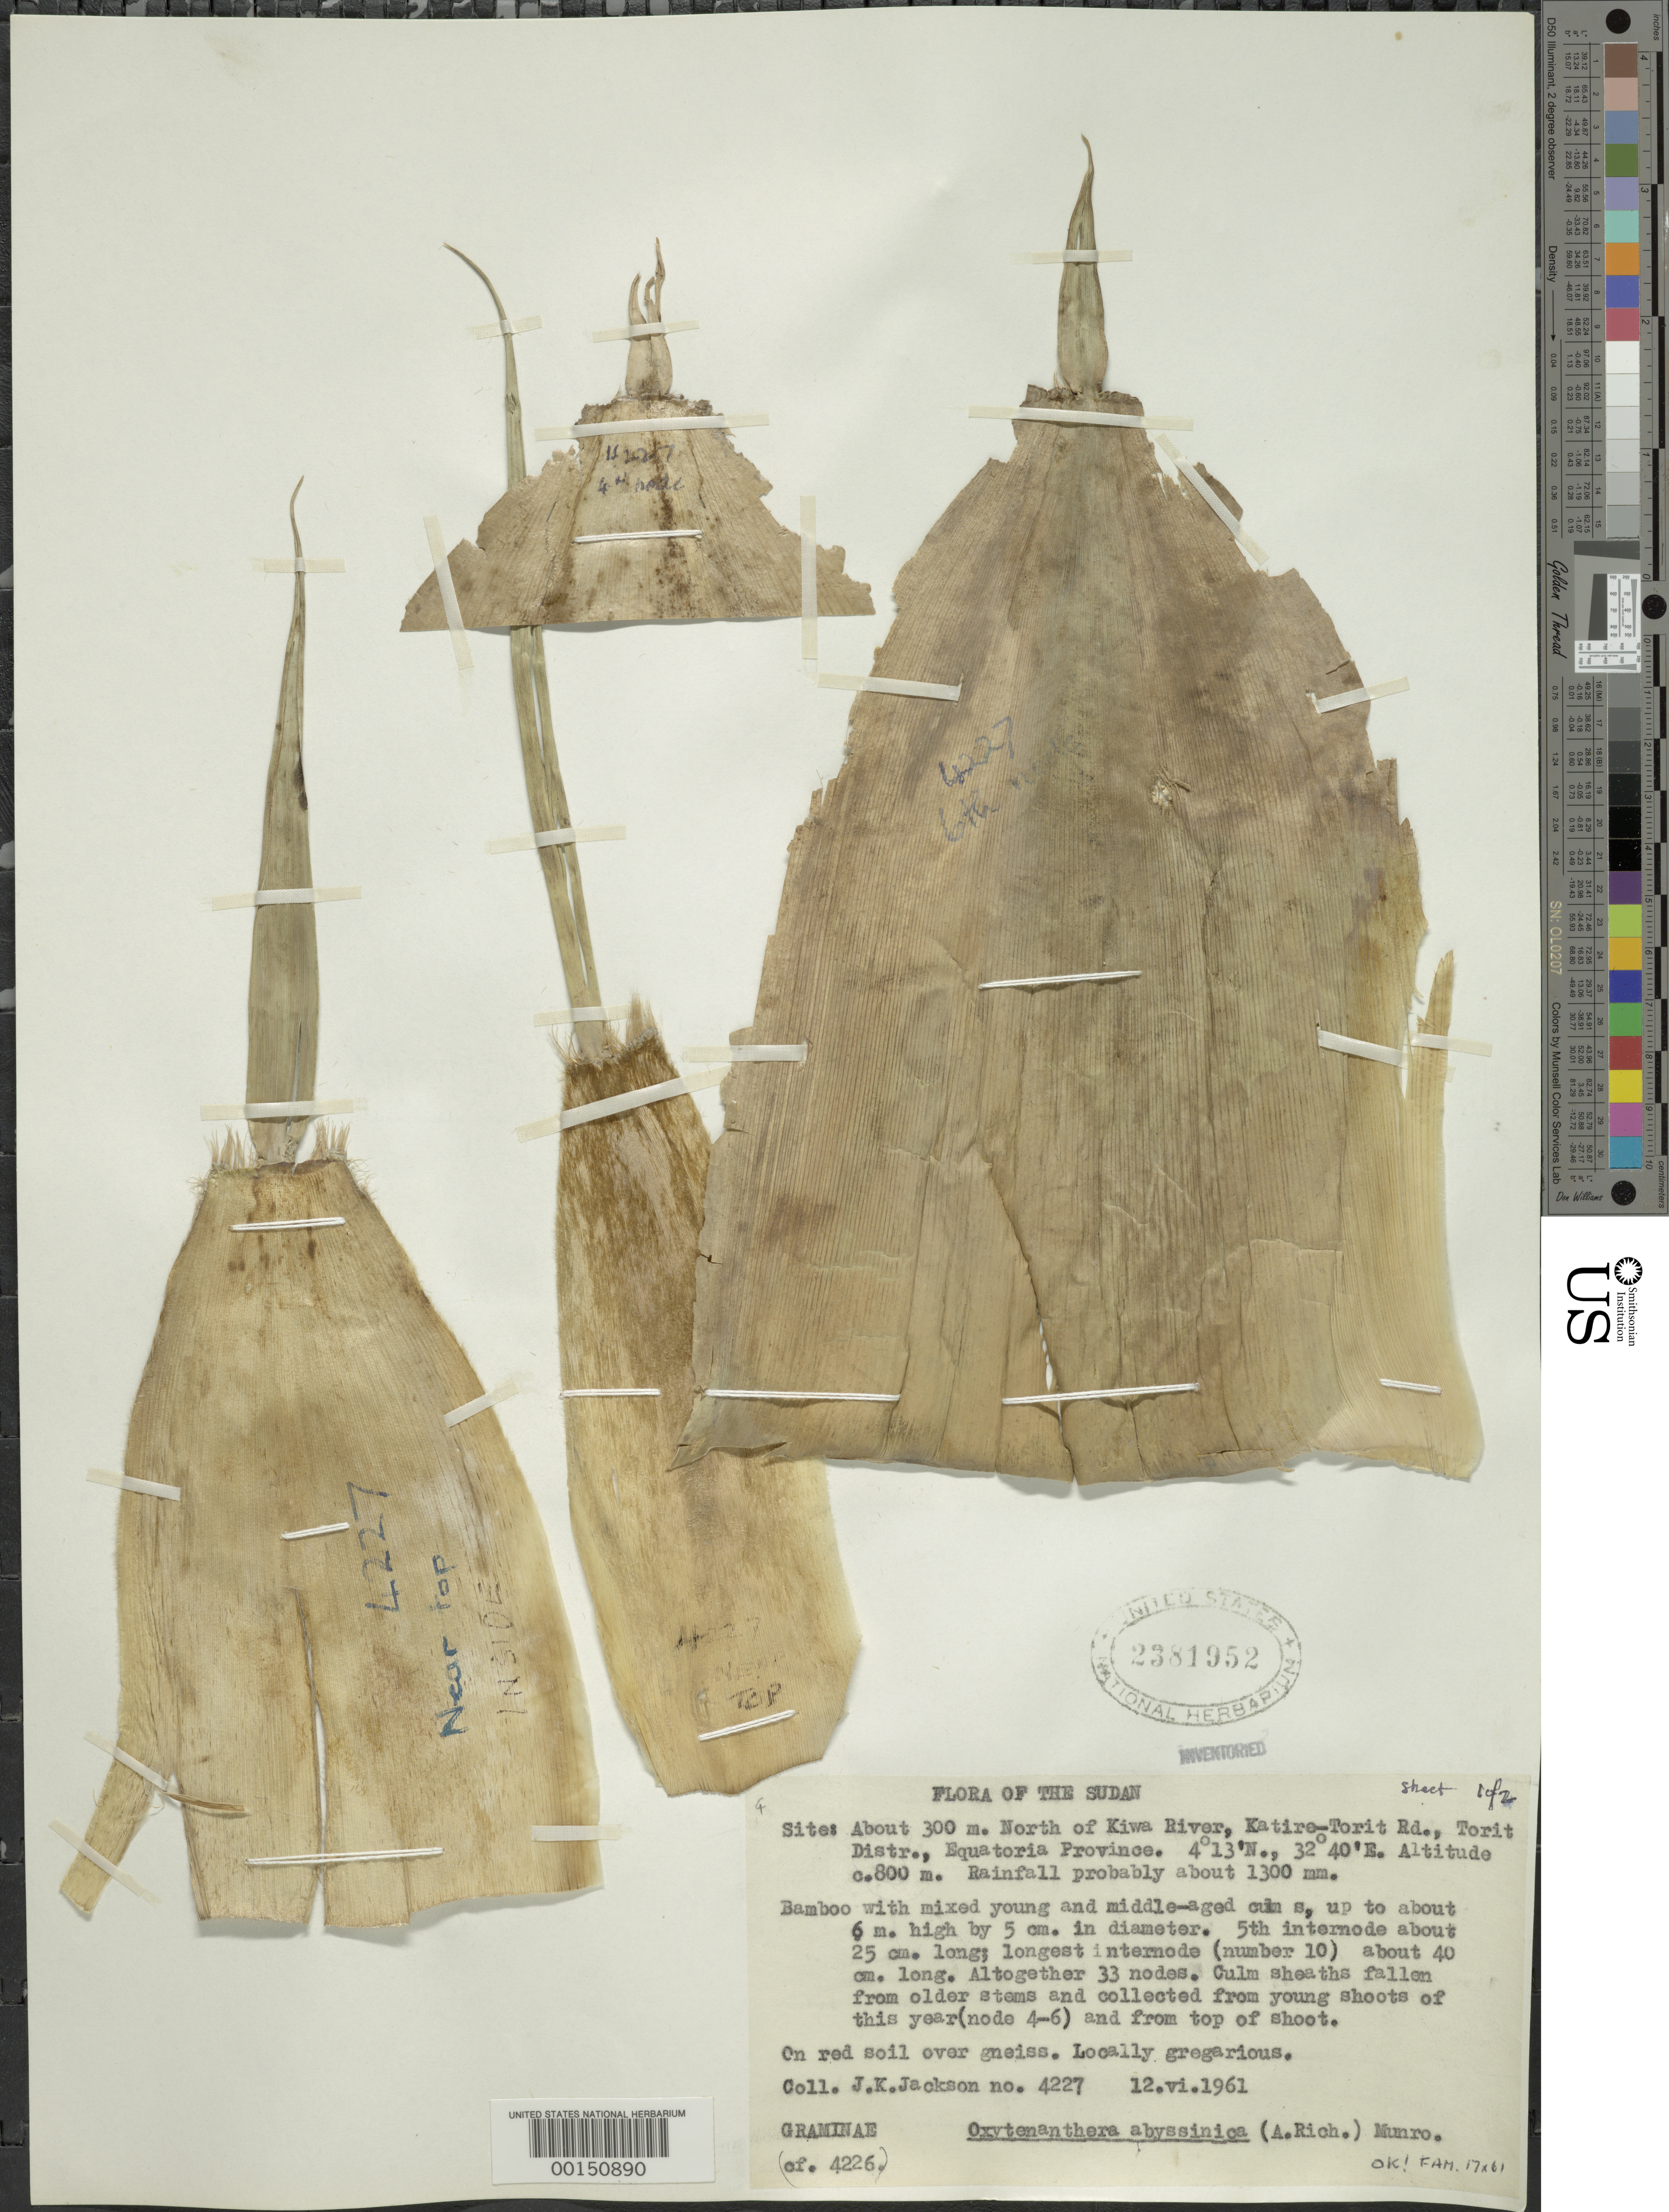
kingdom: Plantae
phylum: Tracheophyta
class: Liliopsida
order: Poales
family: Poaceae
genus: Oxytenanthera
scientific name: Oxytenanthera abyssinica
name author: (A. Rich.) Munro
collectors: J. Jackson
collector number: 4227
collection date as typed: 12 Jun 1961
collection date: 1961-06-12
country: South Sudan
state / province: Central Equatoria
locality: Equatoria province, torit, kiwa river, lat. 04 13'n: long. 32 40'e. [al istiwa'iyah province now divided into gharb al istiwa'iyah and sharq al istiwa'iyah provinces.]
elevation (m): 800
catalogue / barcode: US 2381952